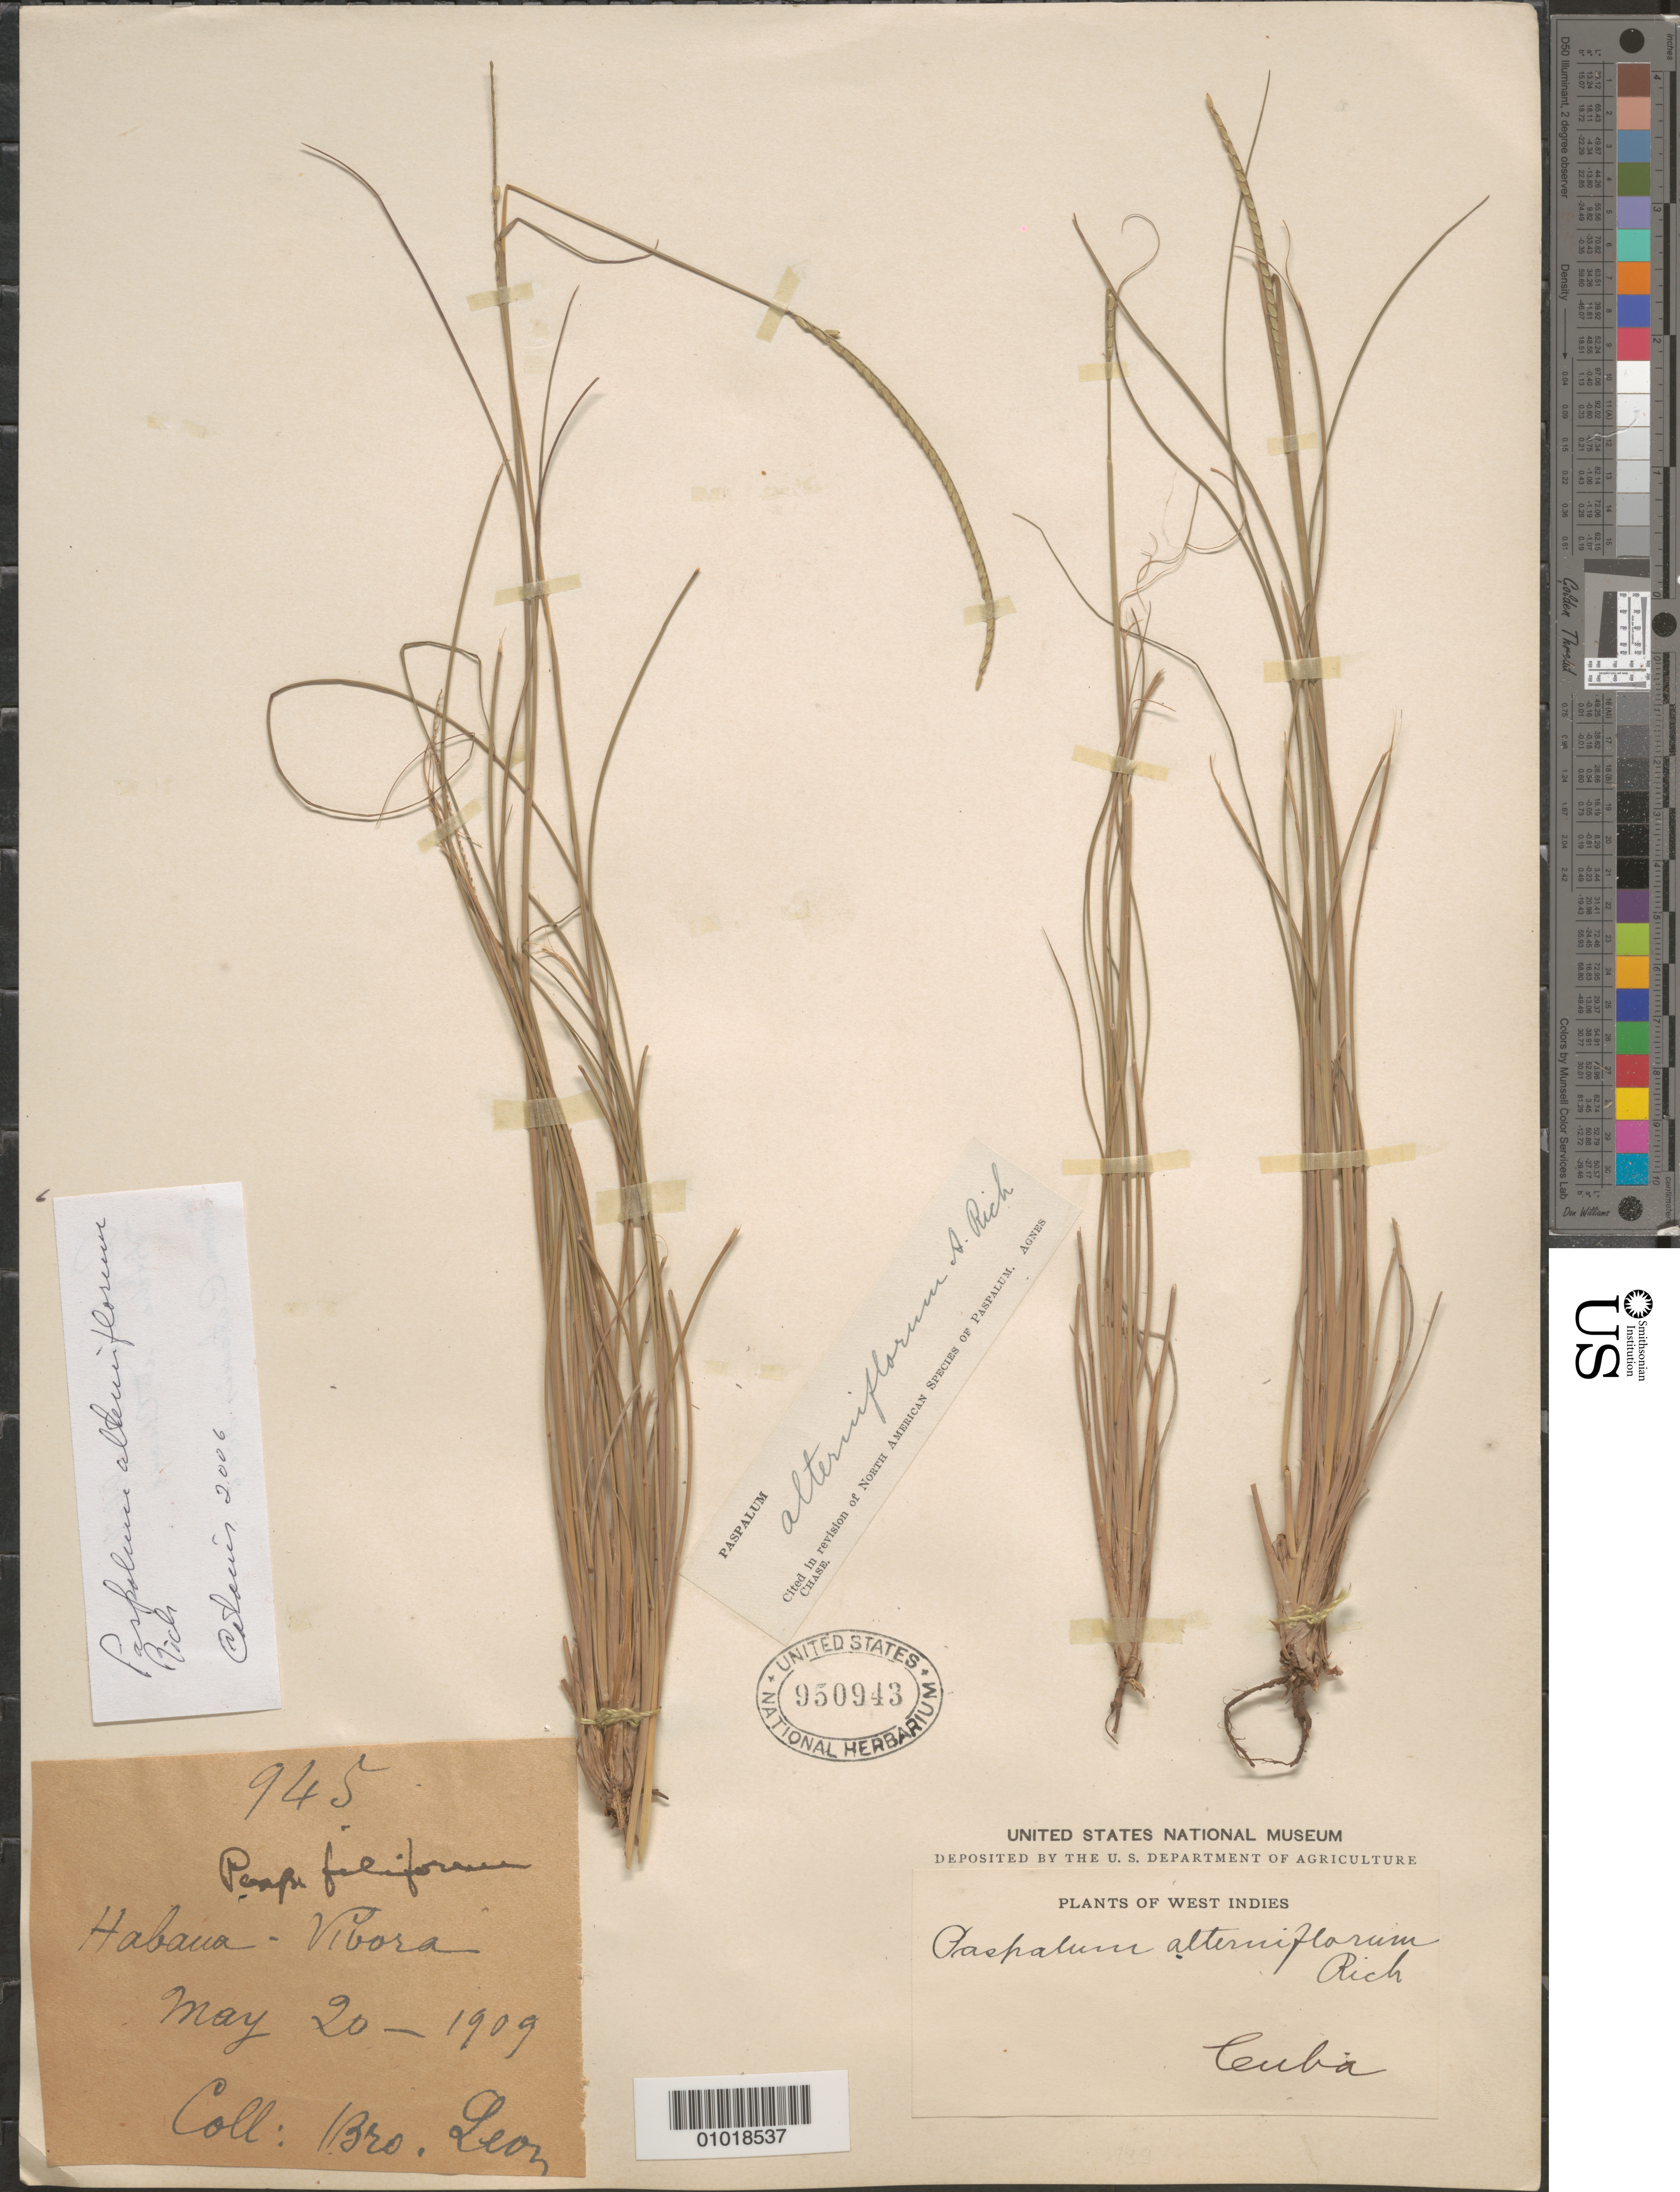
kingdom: Plantae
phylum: Tracheophyta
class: Liliopsida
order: Poales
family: Poaceae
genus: Paspalum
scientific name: Paspalum alterniflorum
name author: A. Rich.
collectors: Bro. León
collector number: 945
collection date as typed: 20 May 1909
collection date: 1909-05-20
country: Cuba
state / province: La Habana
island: Cuba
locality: Vibora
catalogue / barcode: US 950943